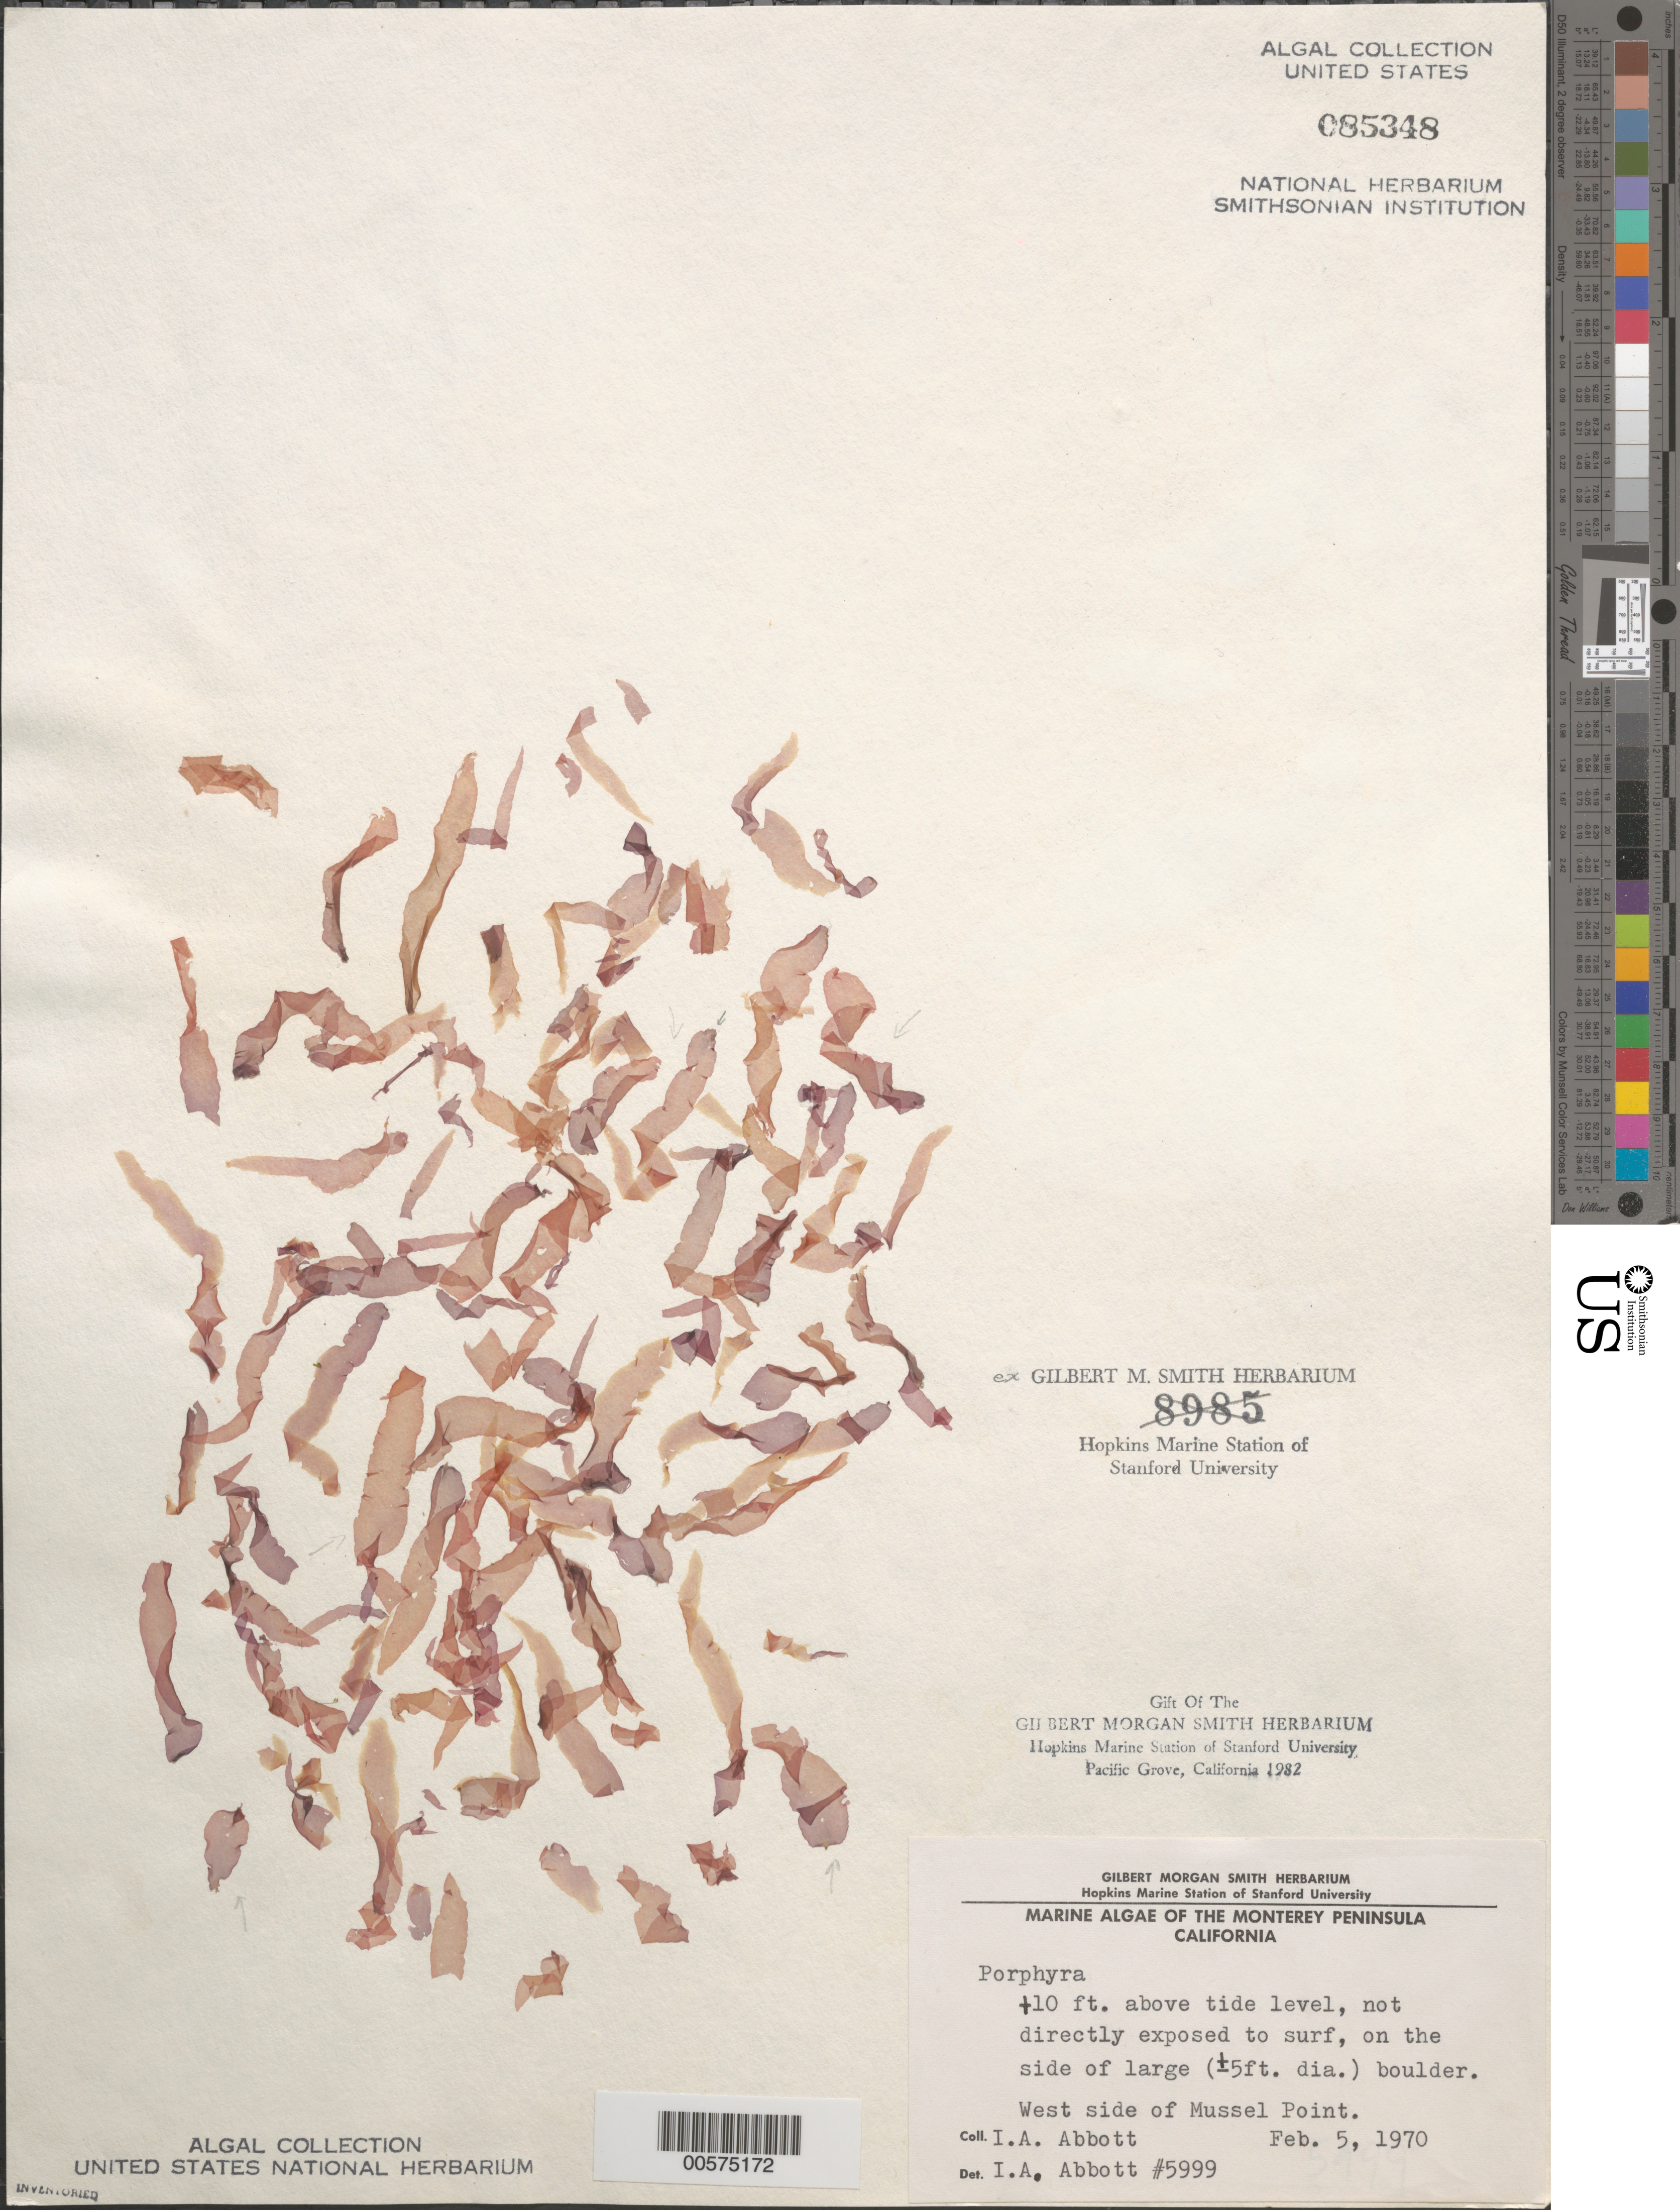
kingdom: Plantae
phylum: Rhodophyta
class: Bangiophyceae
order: Bangiales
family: Bangiaceae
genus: Porphyra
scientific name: Porphyra sp.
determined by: Abbott, Isabella A.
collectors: I. A. Abbott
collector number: IAA 5999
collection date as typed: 05 Feb 1970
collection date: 1970-02-05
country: United States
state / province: California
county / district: Monterey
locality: Mussel Point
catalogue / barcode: US 85348